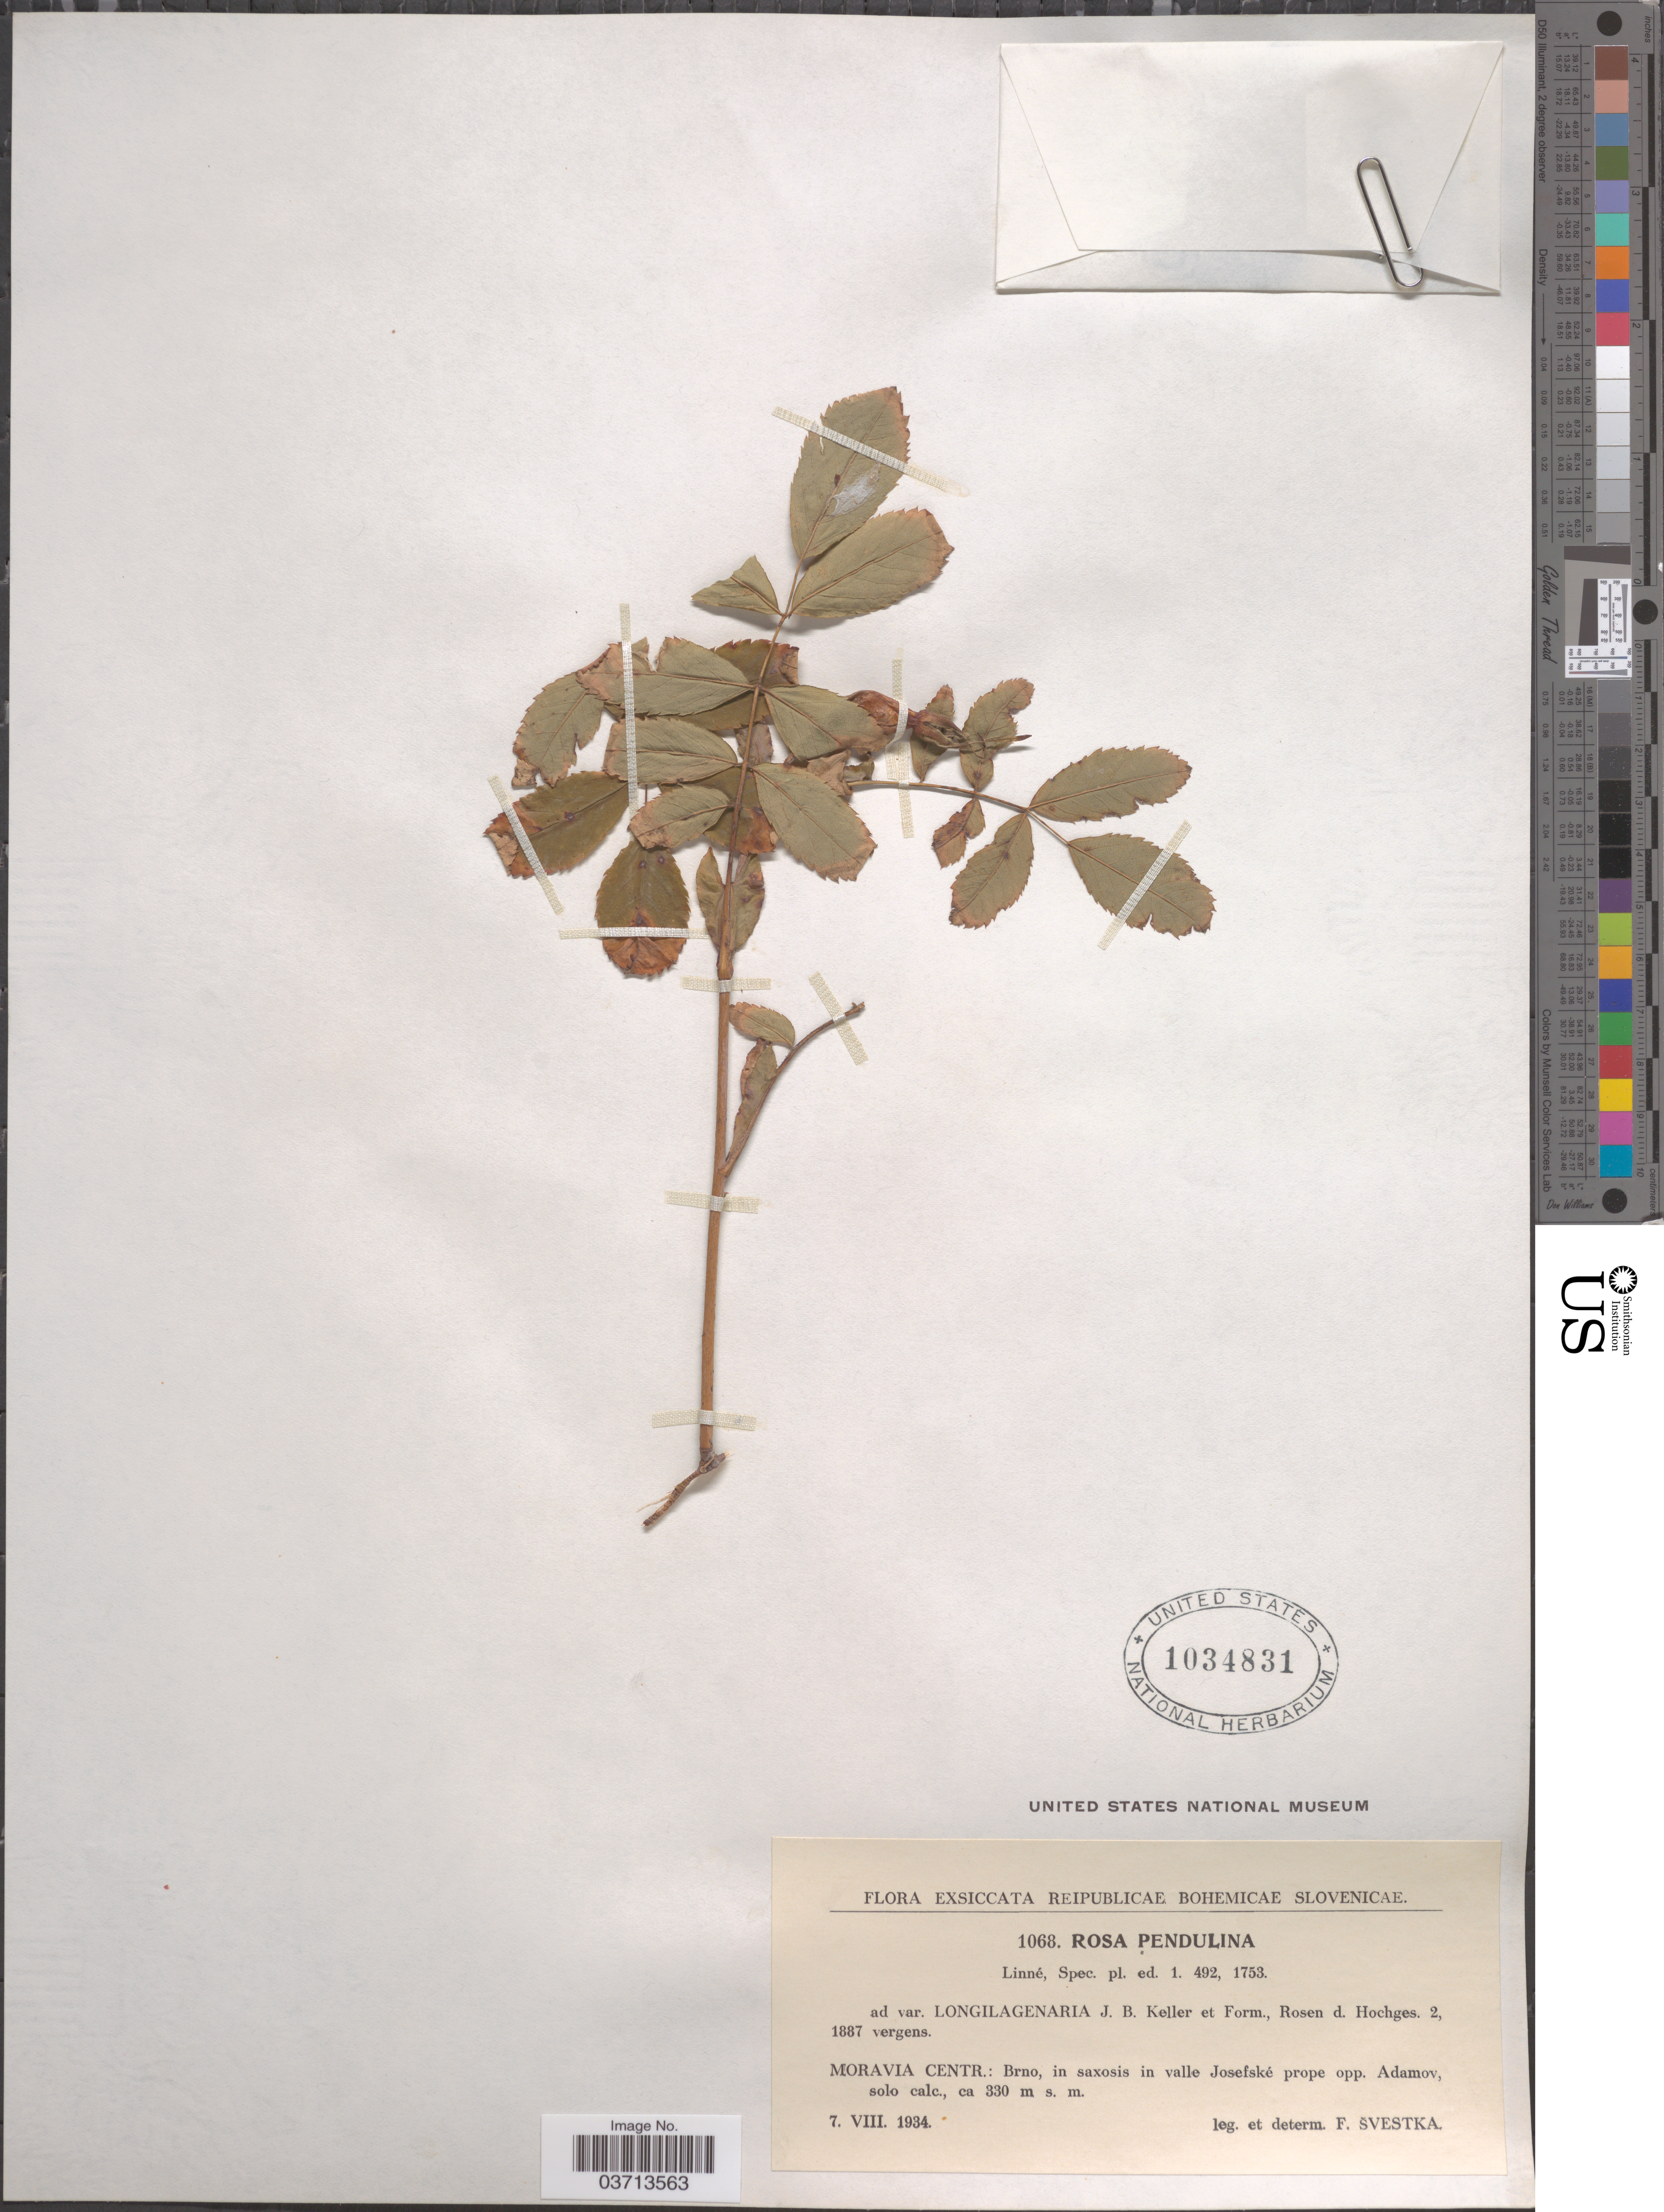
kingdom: Plantae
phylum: Tracheophyta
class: Magnoliopsida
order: Rosales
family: Rosaceae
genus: Rosa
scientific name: Rosa pendulina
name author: L.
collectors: F. Svestka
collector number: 1068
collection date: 1934-08-07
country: Czechia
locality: Reipublicae Bohemicae Slovenicae. Moravia Centr.: Brno, in saxosis in valle Josefské prope opp. Adamov.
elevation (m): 330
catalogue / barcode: US 1034831